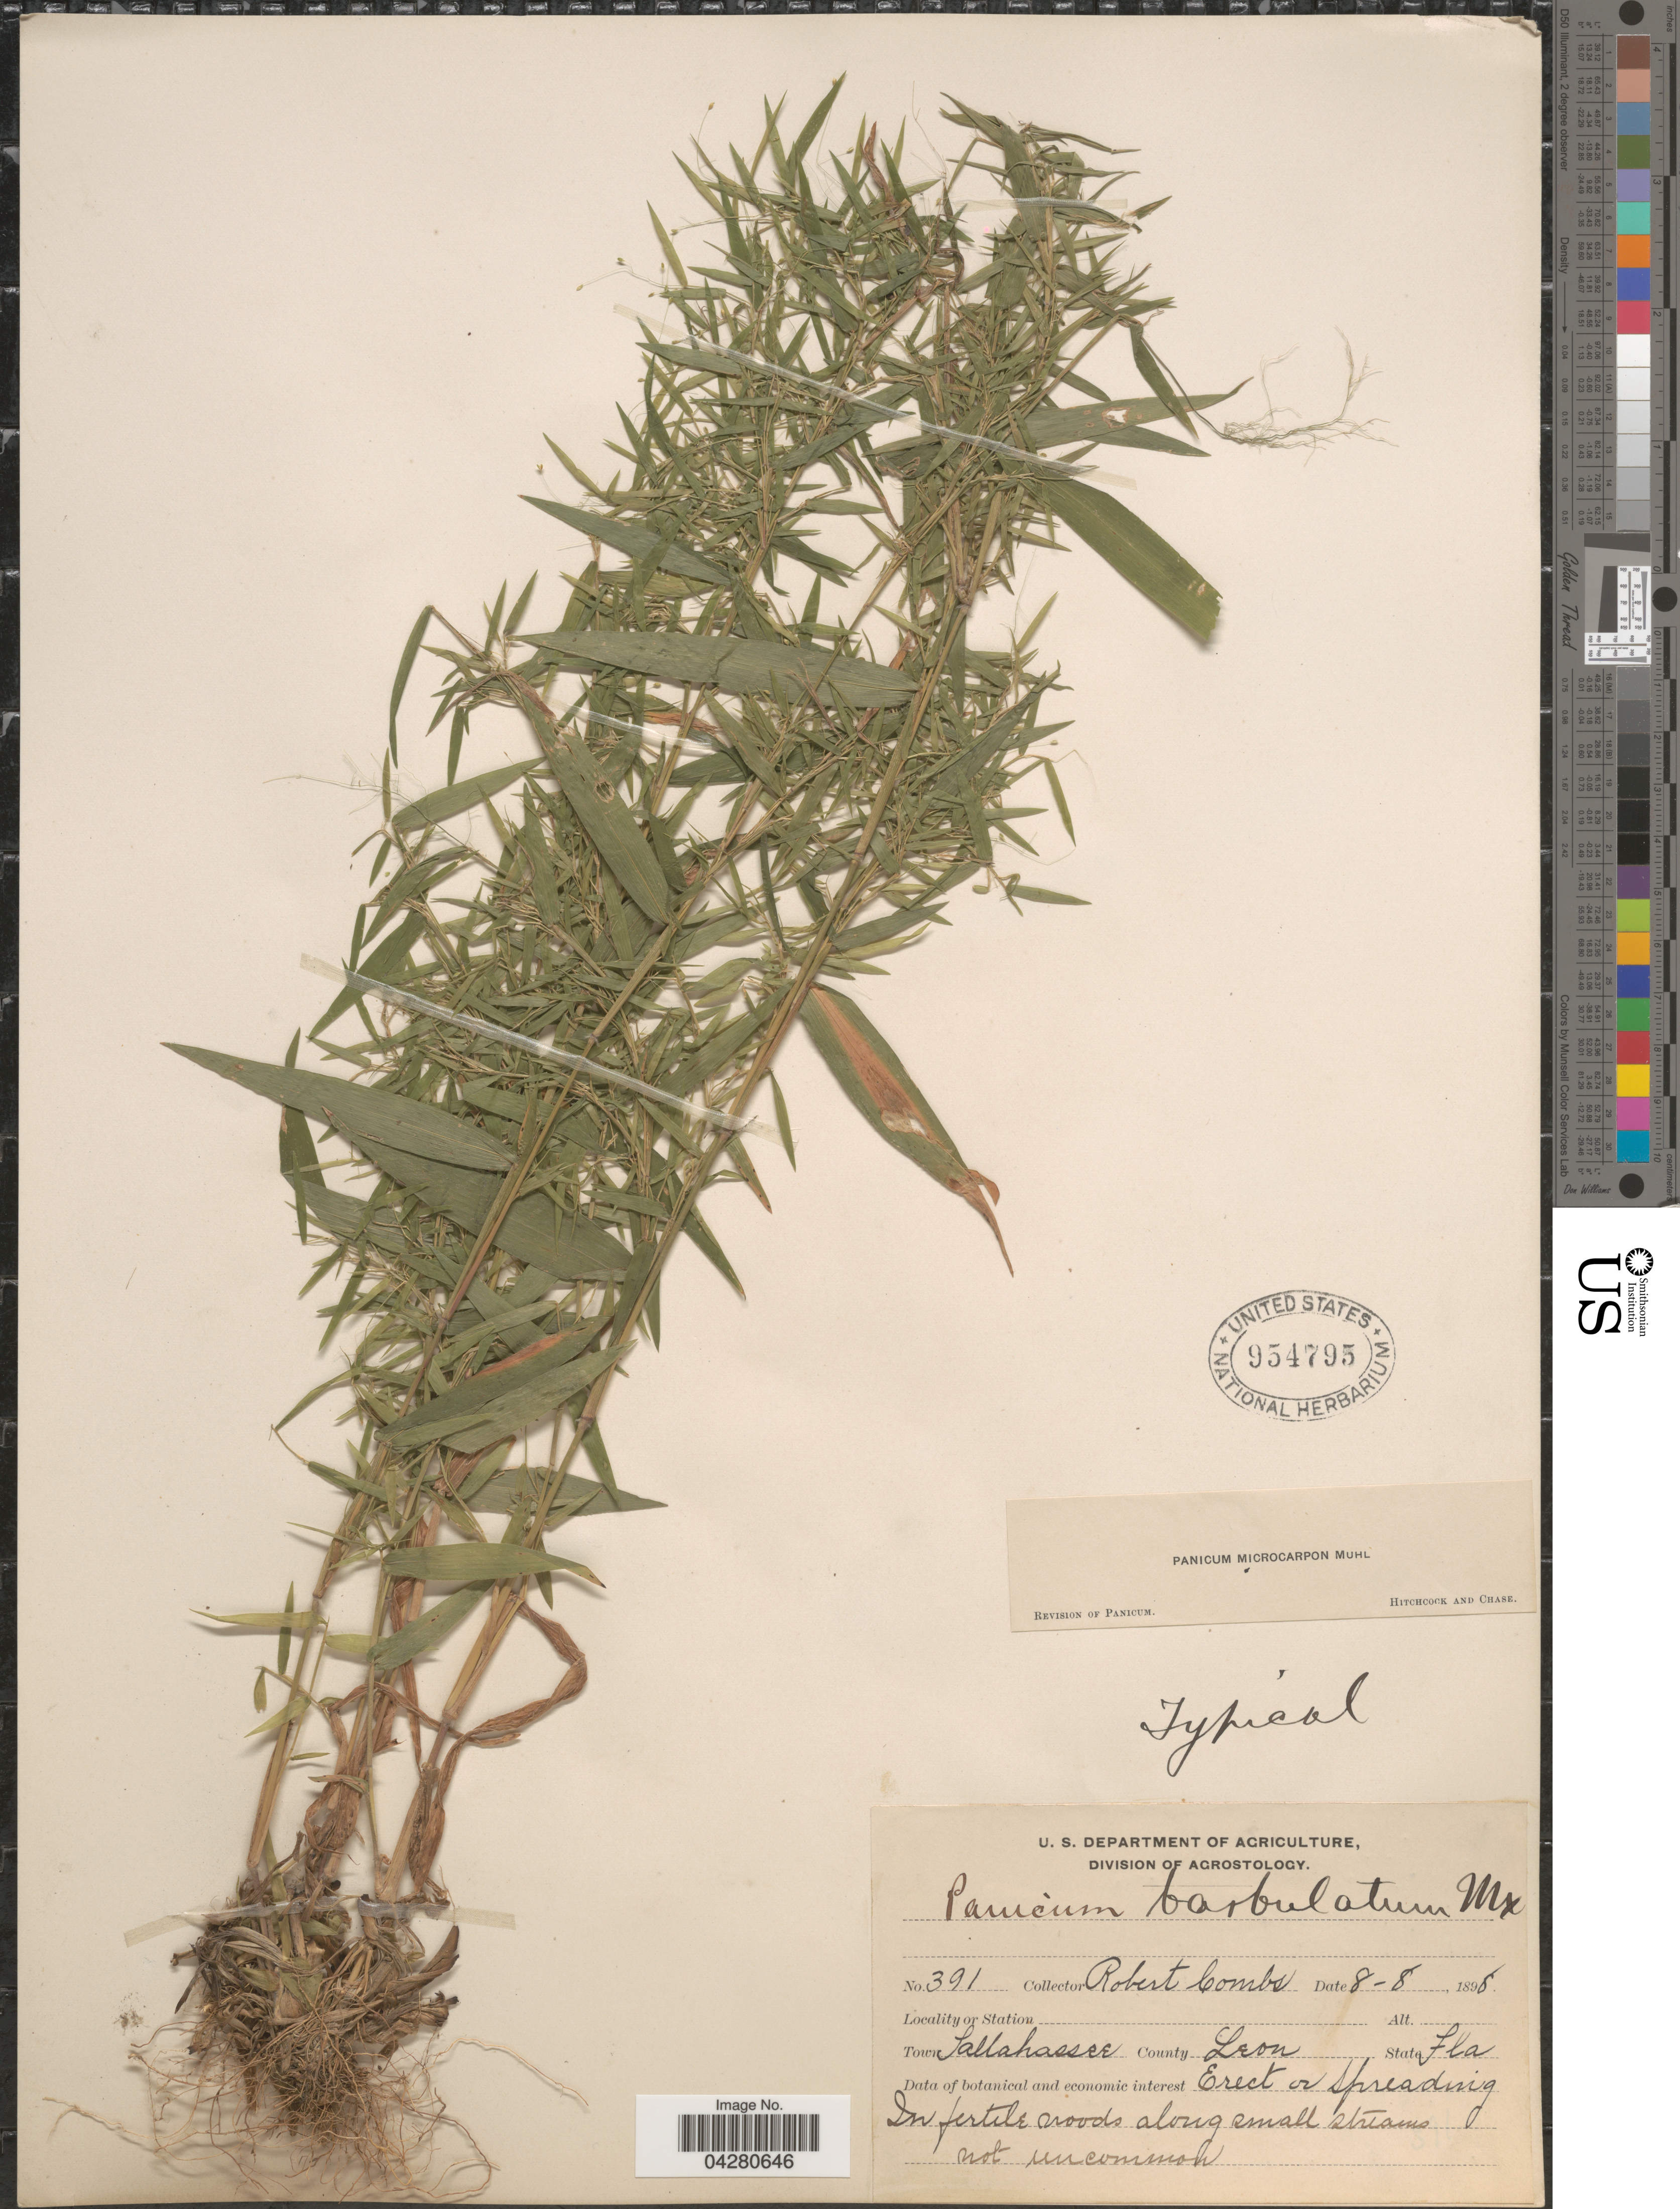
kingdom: Plantae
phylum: Tracheophyta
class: Liliopsida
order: Poales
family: Poaceae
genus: Dichanthelium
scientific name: Dichanthelium dichotomum var. dichotomum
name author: (L.) Gould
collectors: R. Combs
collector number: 391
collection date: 1898-08-08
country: United States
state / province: Florida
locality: Town Tallahassee. County Leon.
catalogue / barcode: US 954795